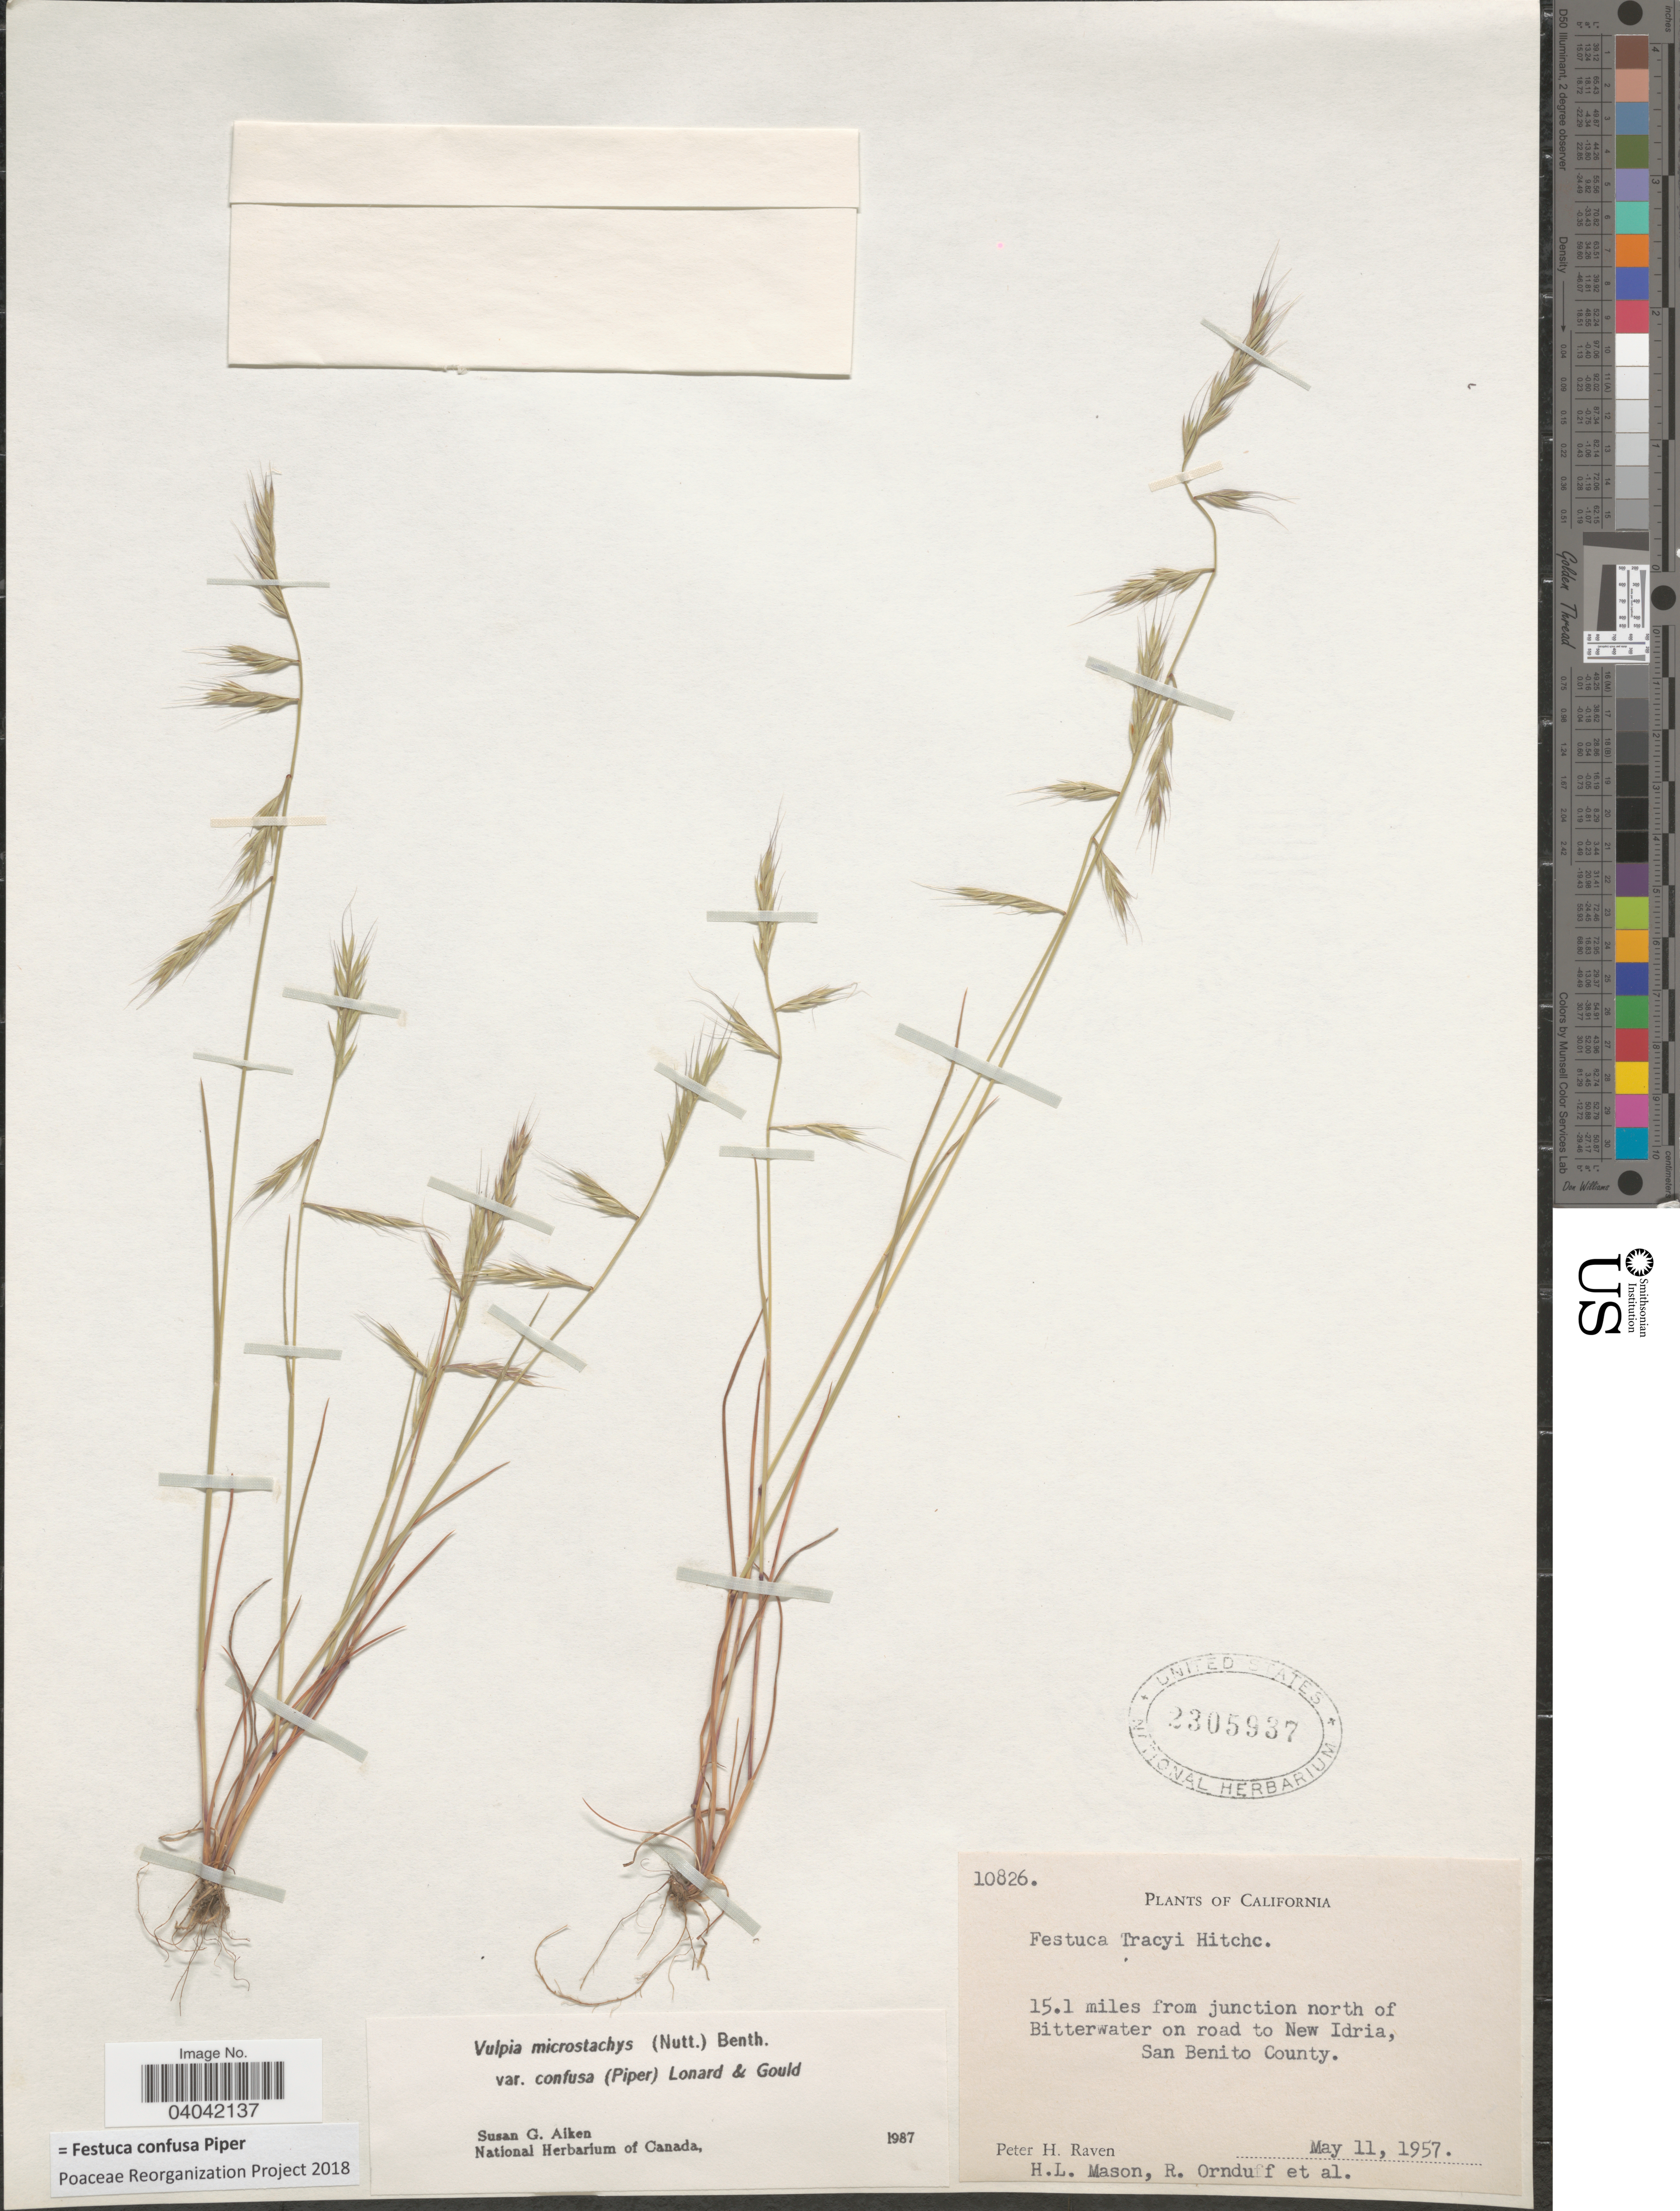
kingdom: Plantae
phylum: Tracheophyta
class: Liliopsida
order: Poales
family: Poaceae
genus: Festuca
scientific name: Festuca confusa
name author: Piper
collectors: P. Raven, H. L. Mason, R. Ornduff & et al.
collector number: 10826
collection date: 1957-05-11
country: United States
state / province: California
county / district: San Benito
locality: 15.1 miles from junction north of Bitterwater on road to New Idria, San Benito County.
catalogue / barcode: US 2305937